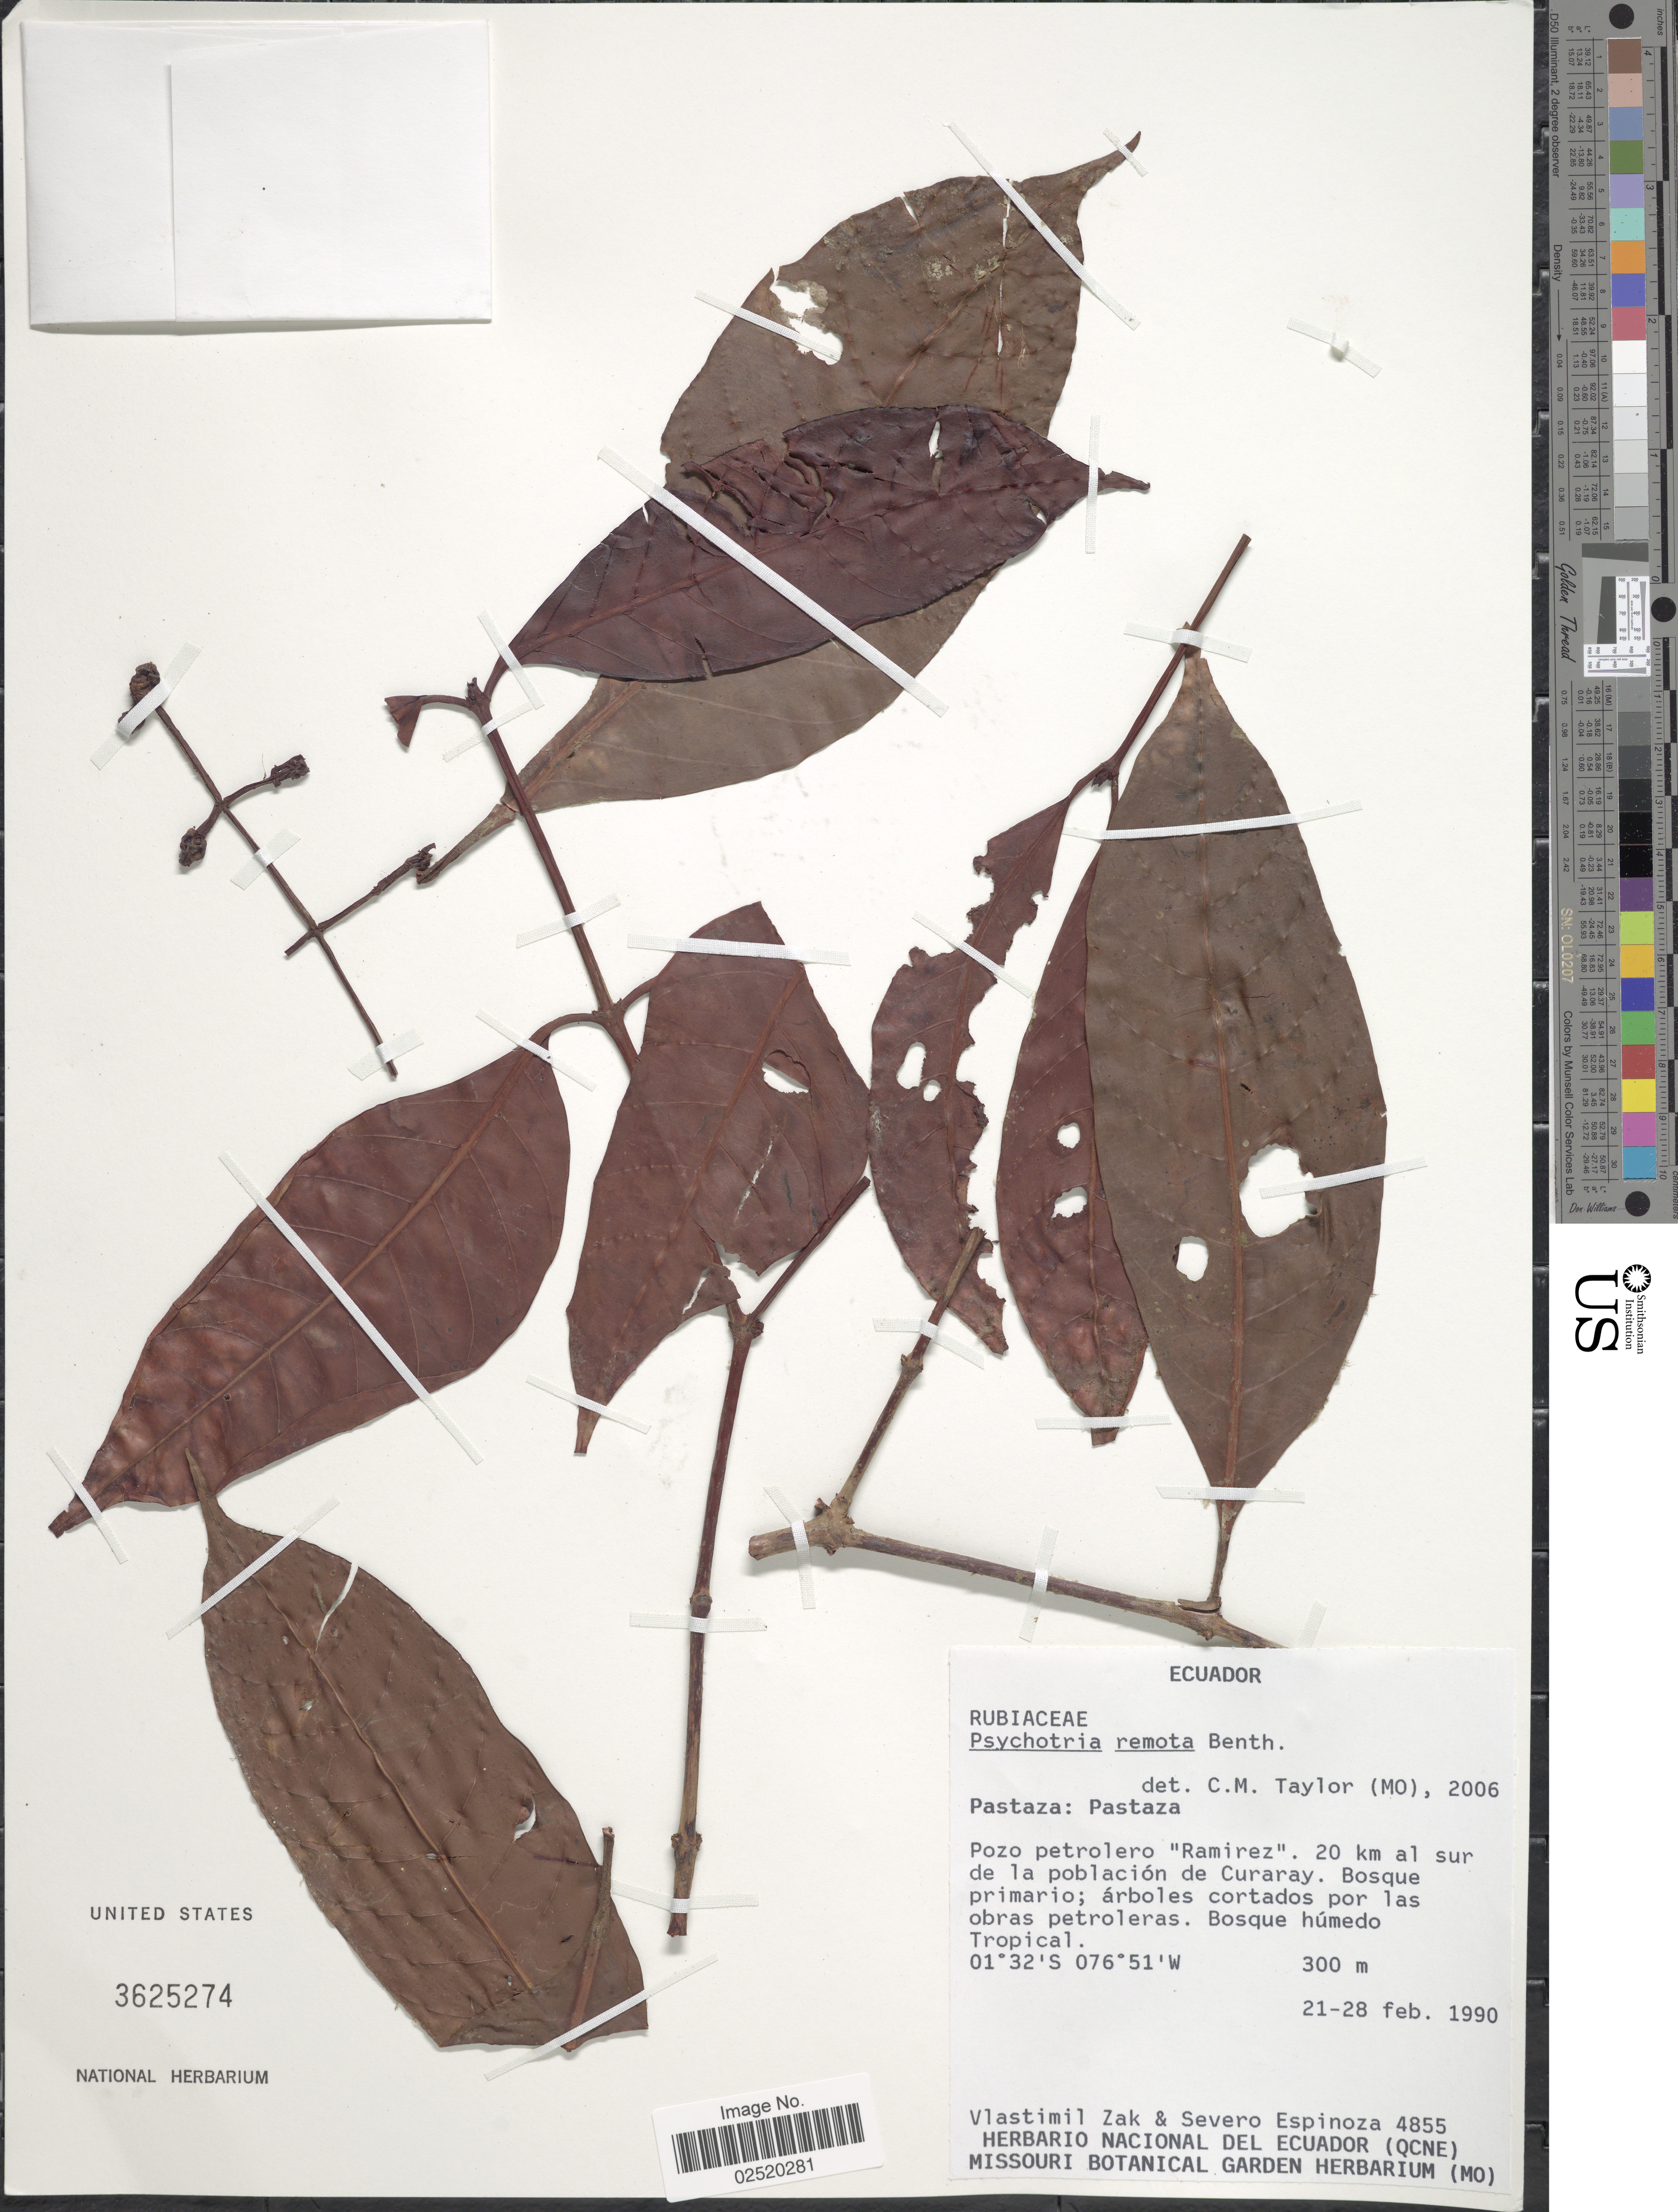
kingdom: Plantae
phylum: Tracheophyta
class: Magnoliopsida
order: Gentianales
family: Rubiaceae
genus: Psychotria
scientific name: Psychotria remota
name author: Benth.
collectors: V. Zak & S. Espinoza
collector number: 4855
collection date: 1990-02-21/1990-02-28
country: Ecuador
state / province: Pastaza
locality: Pastaza, Pozo petrolero Ramirez, 20 km al sur de la poblacion de Curaray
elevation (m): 300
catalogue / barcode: US 3625274